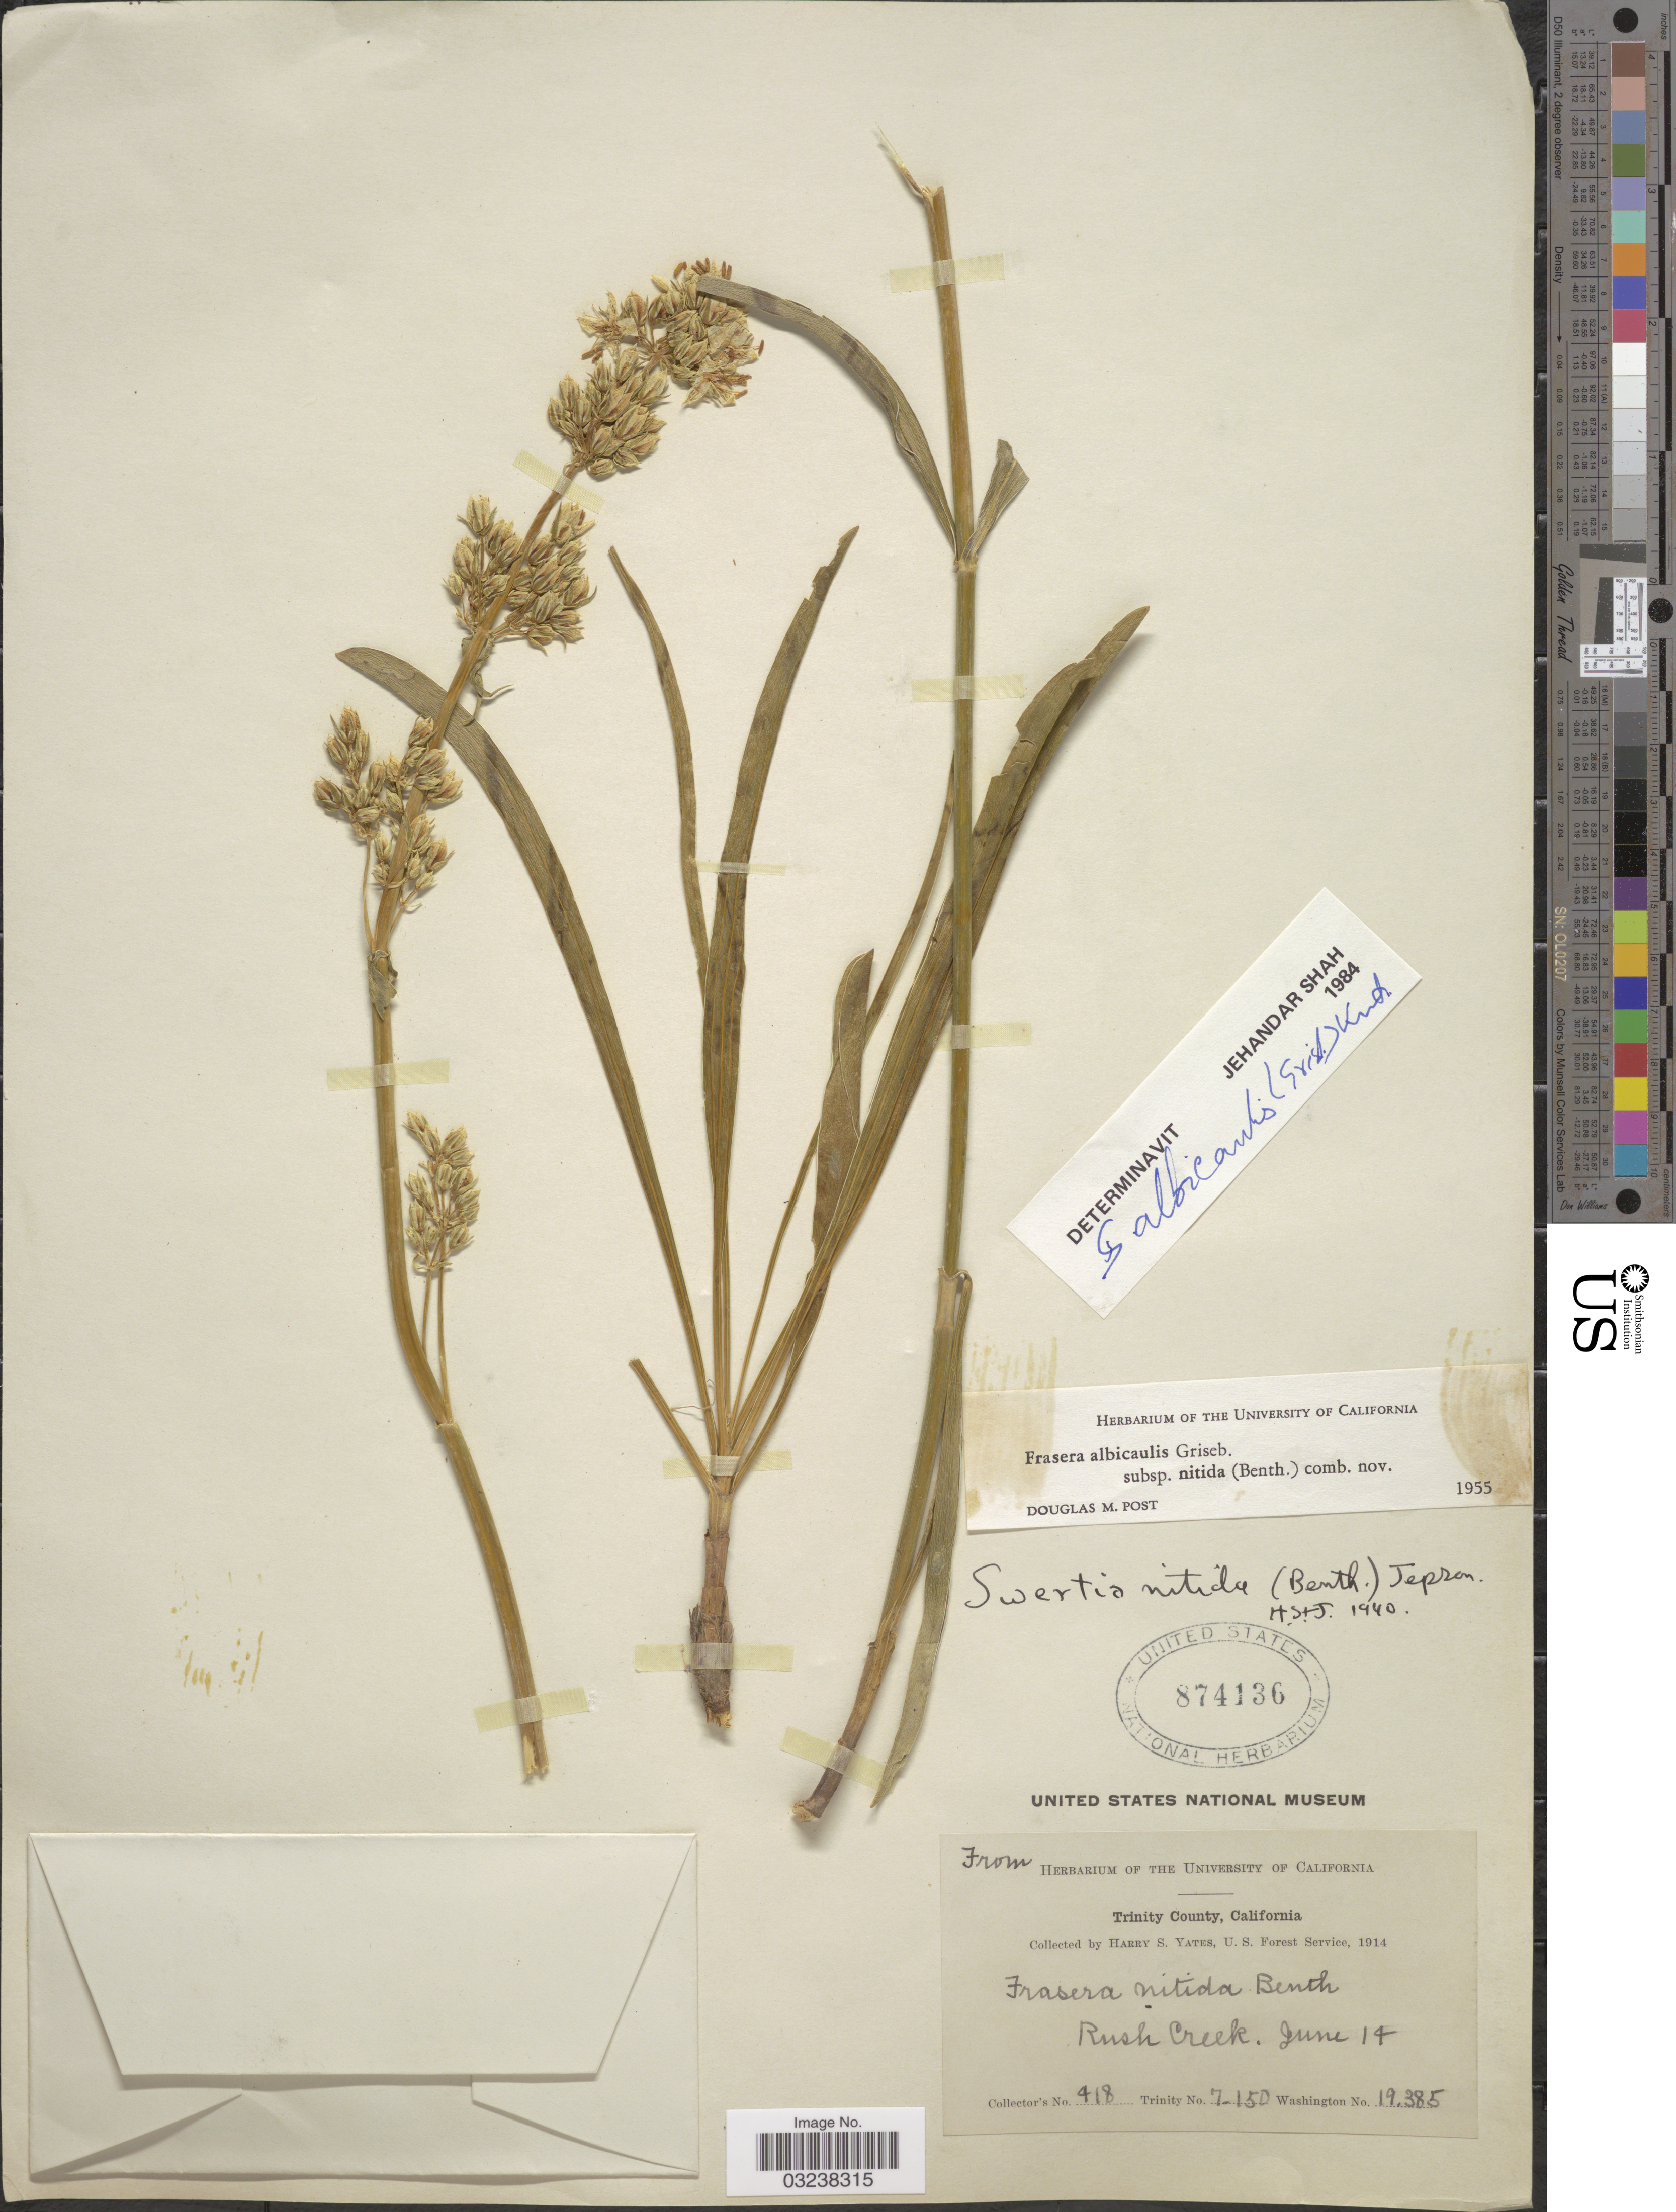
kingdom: Plantae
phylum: Tracheophyta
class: Magnoliopsida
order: Gentianales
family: Gentianaceae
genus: Swertia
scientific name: Swertia albicaulis var. nitida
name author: (Benth.) Kuntze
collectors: H. S. Yates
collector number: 418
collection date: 1914-06-14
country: United States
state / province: Oregon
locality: Trinity County. Rush Creek.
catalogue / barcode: US 874136